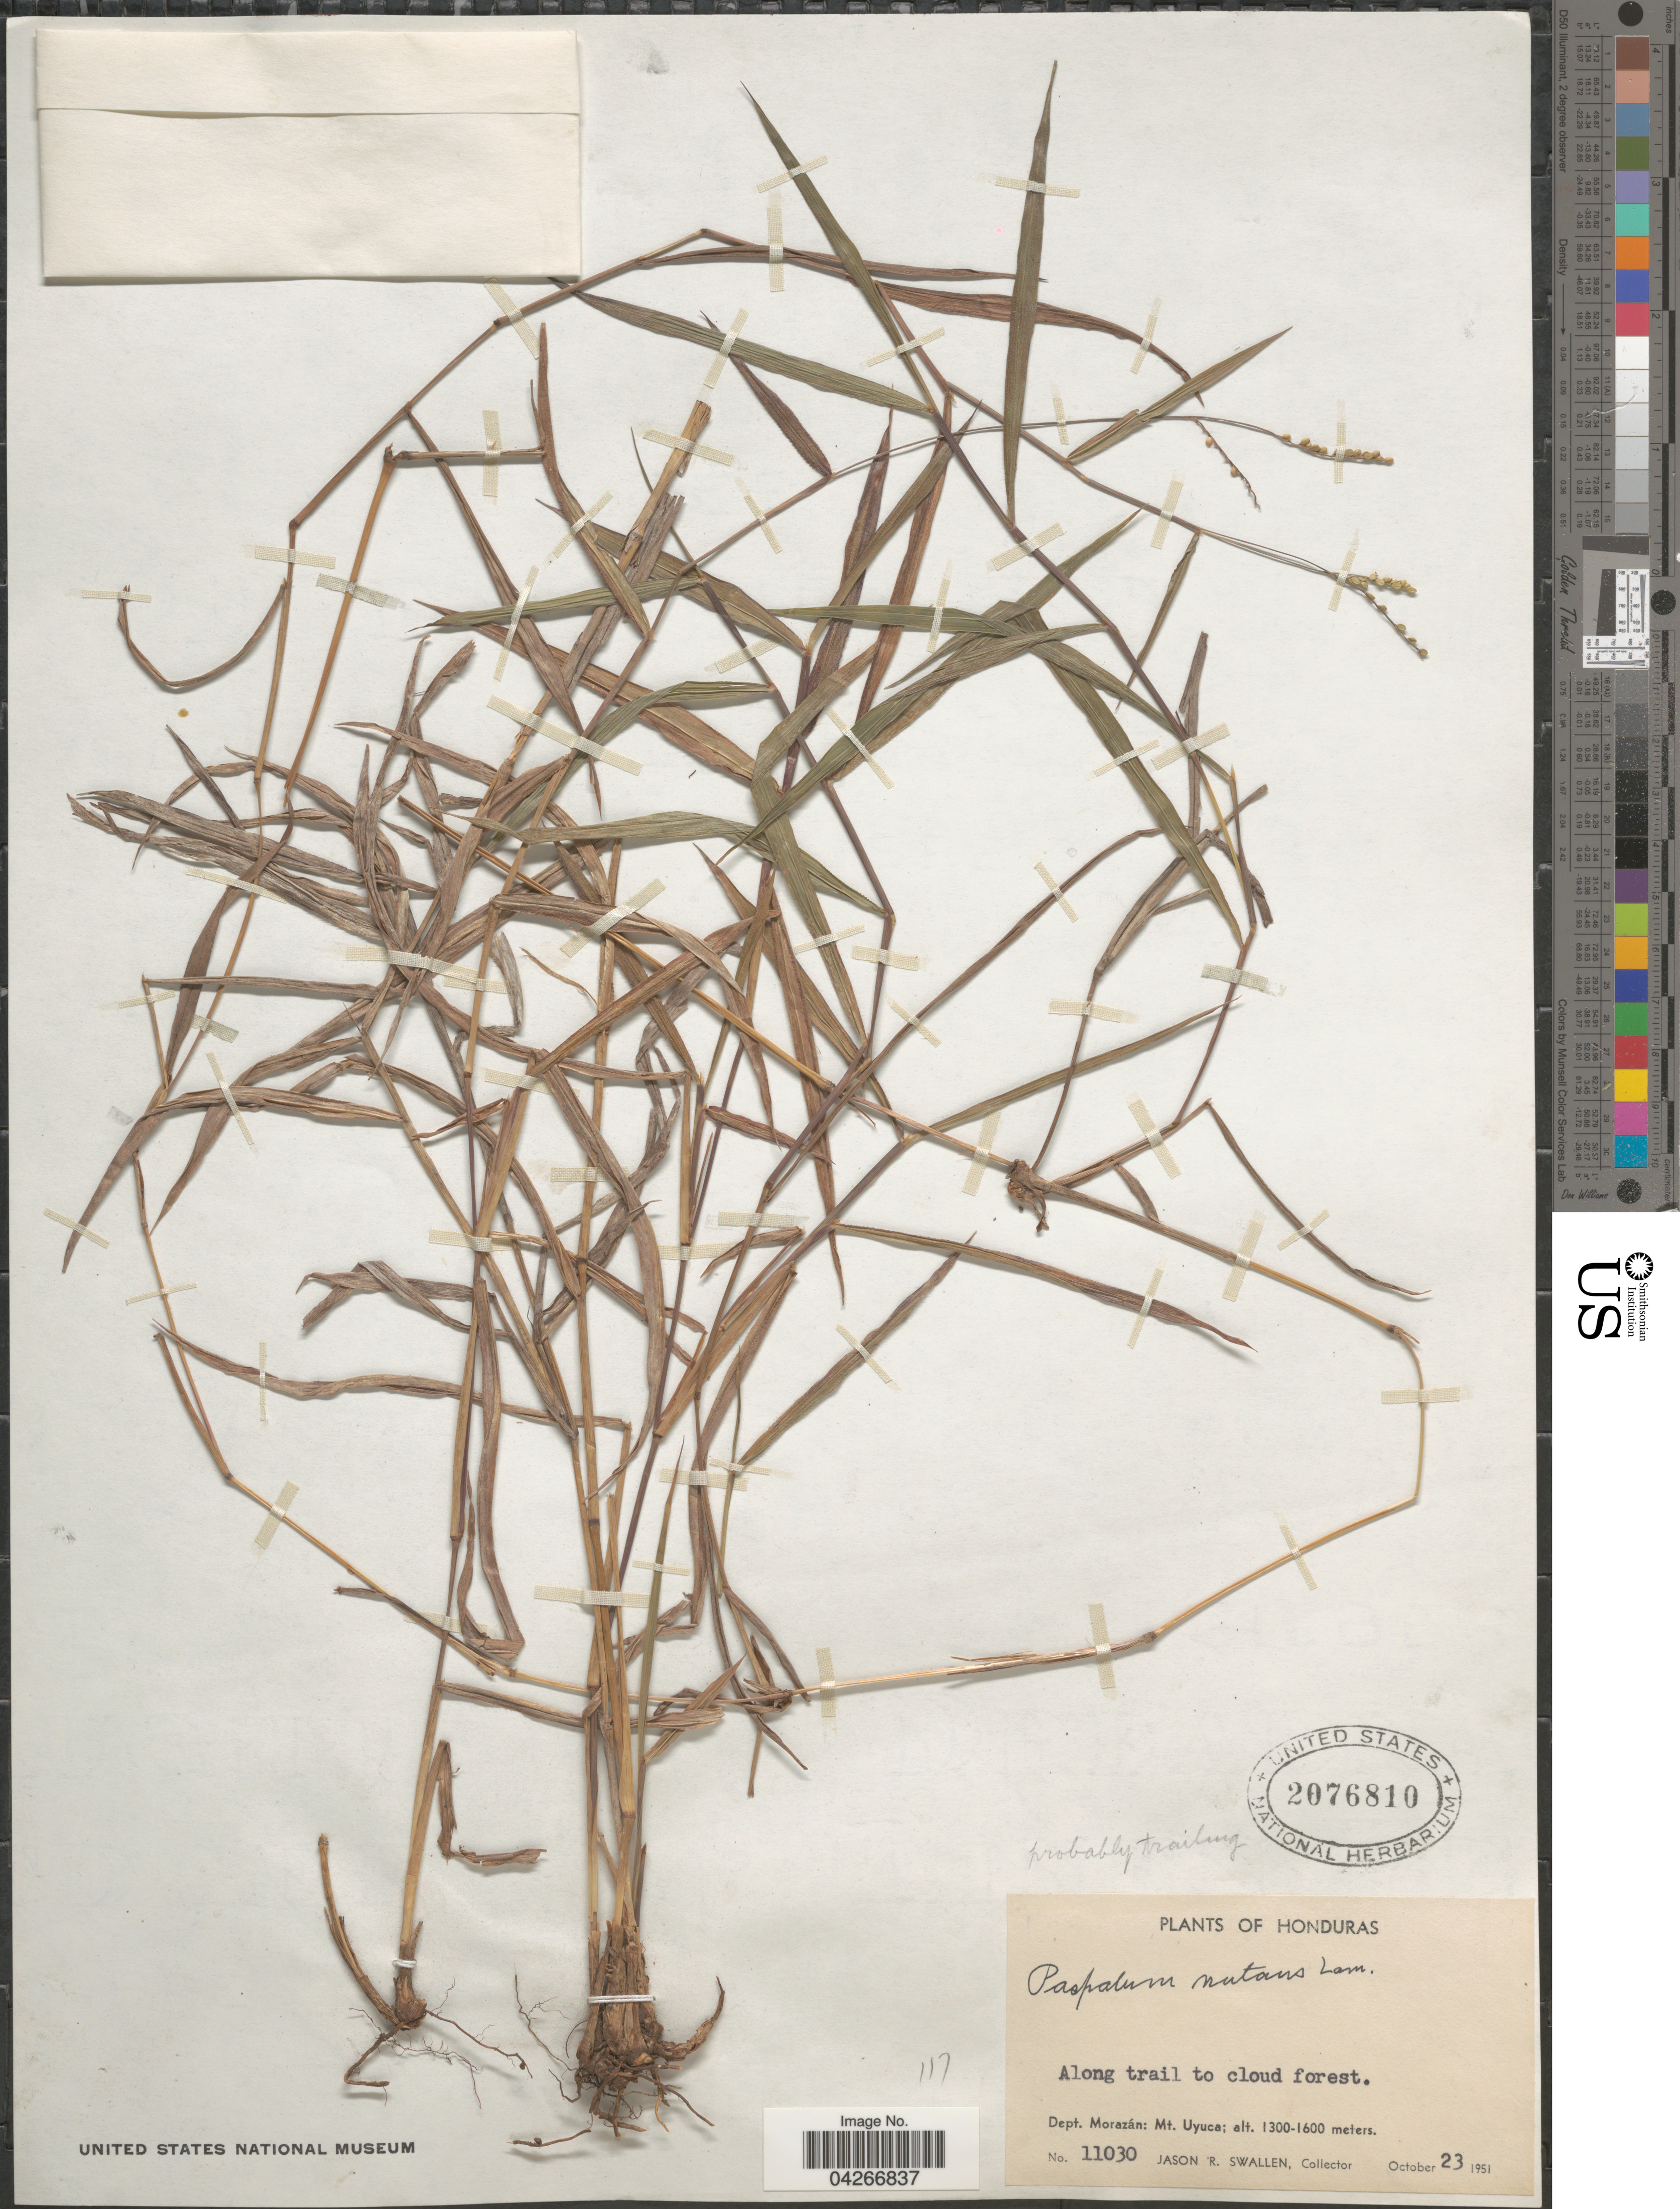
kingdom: Plantae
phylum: Tracheophyta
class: Liliopsida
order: Poales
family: Poaceae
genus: Paspalum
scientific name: Paspalum nutans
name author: Lam.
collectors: J. R. Swallen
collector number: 11030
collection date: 1951-10-23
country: Honduras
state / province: Fco. Morazán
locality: Dept. Morazán: Mt. Uyuca.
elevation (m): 1300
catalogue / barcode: US 2076810